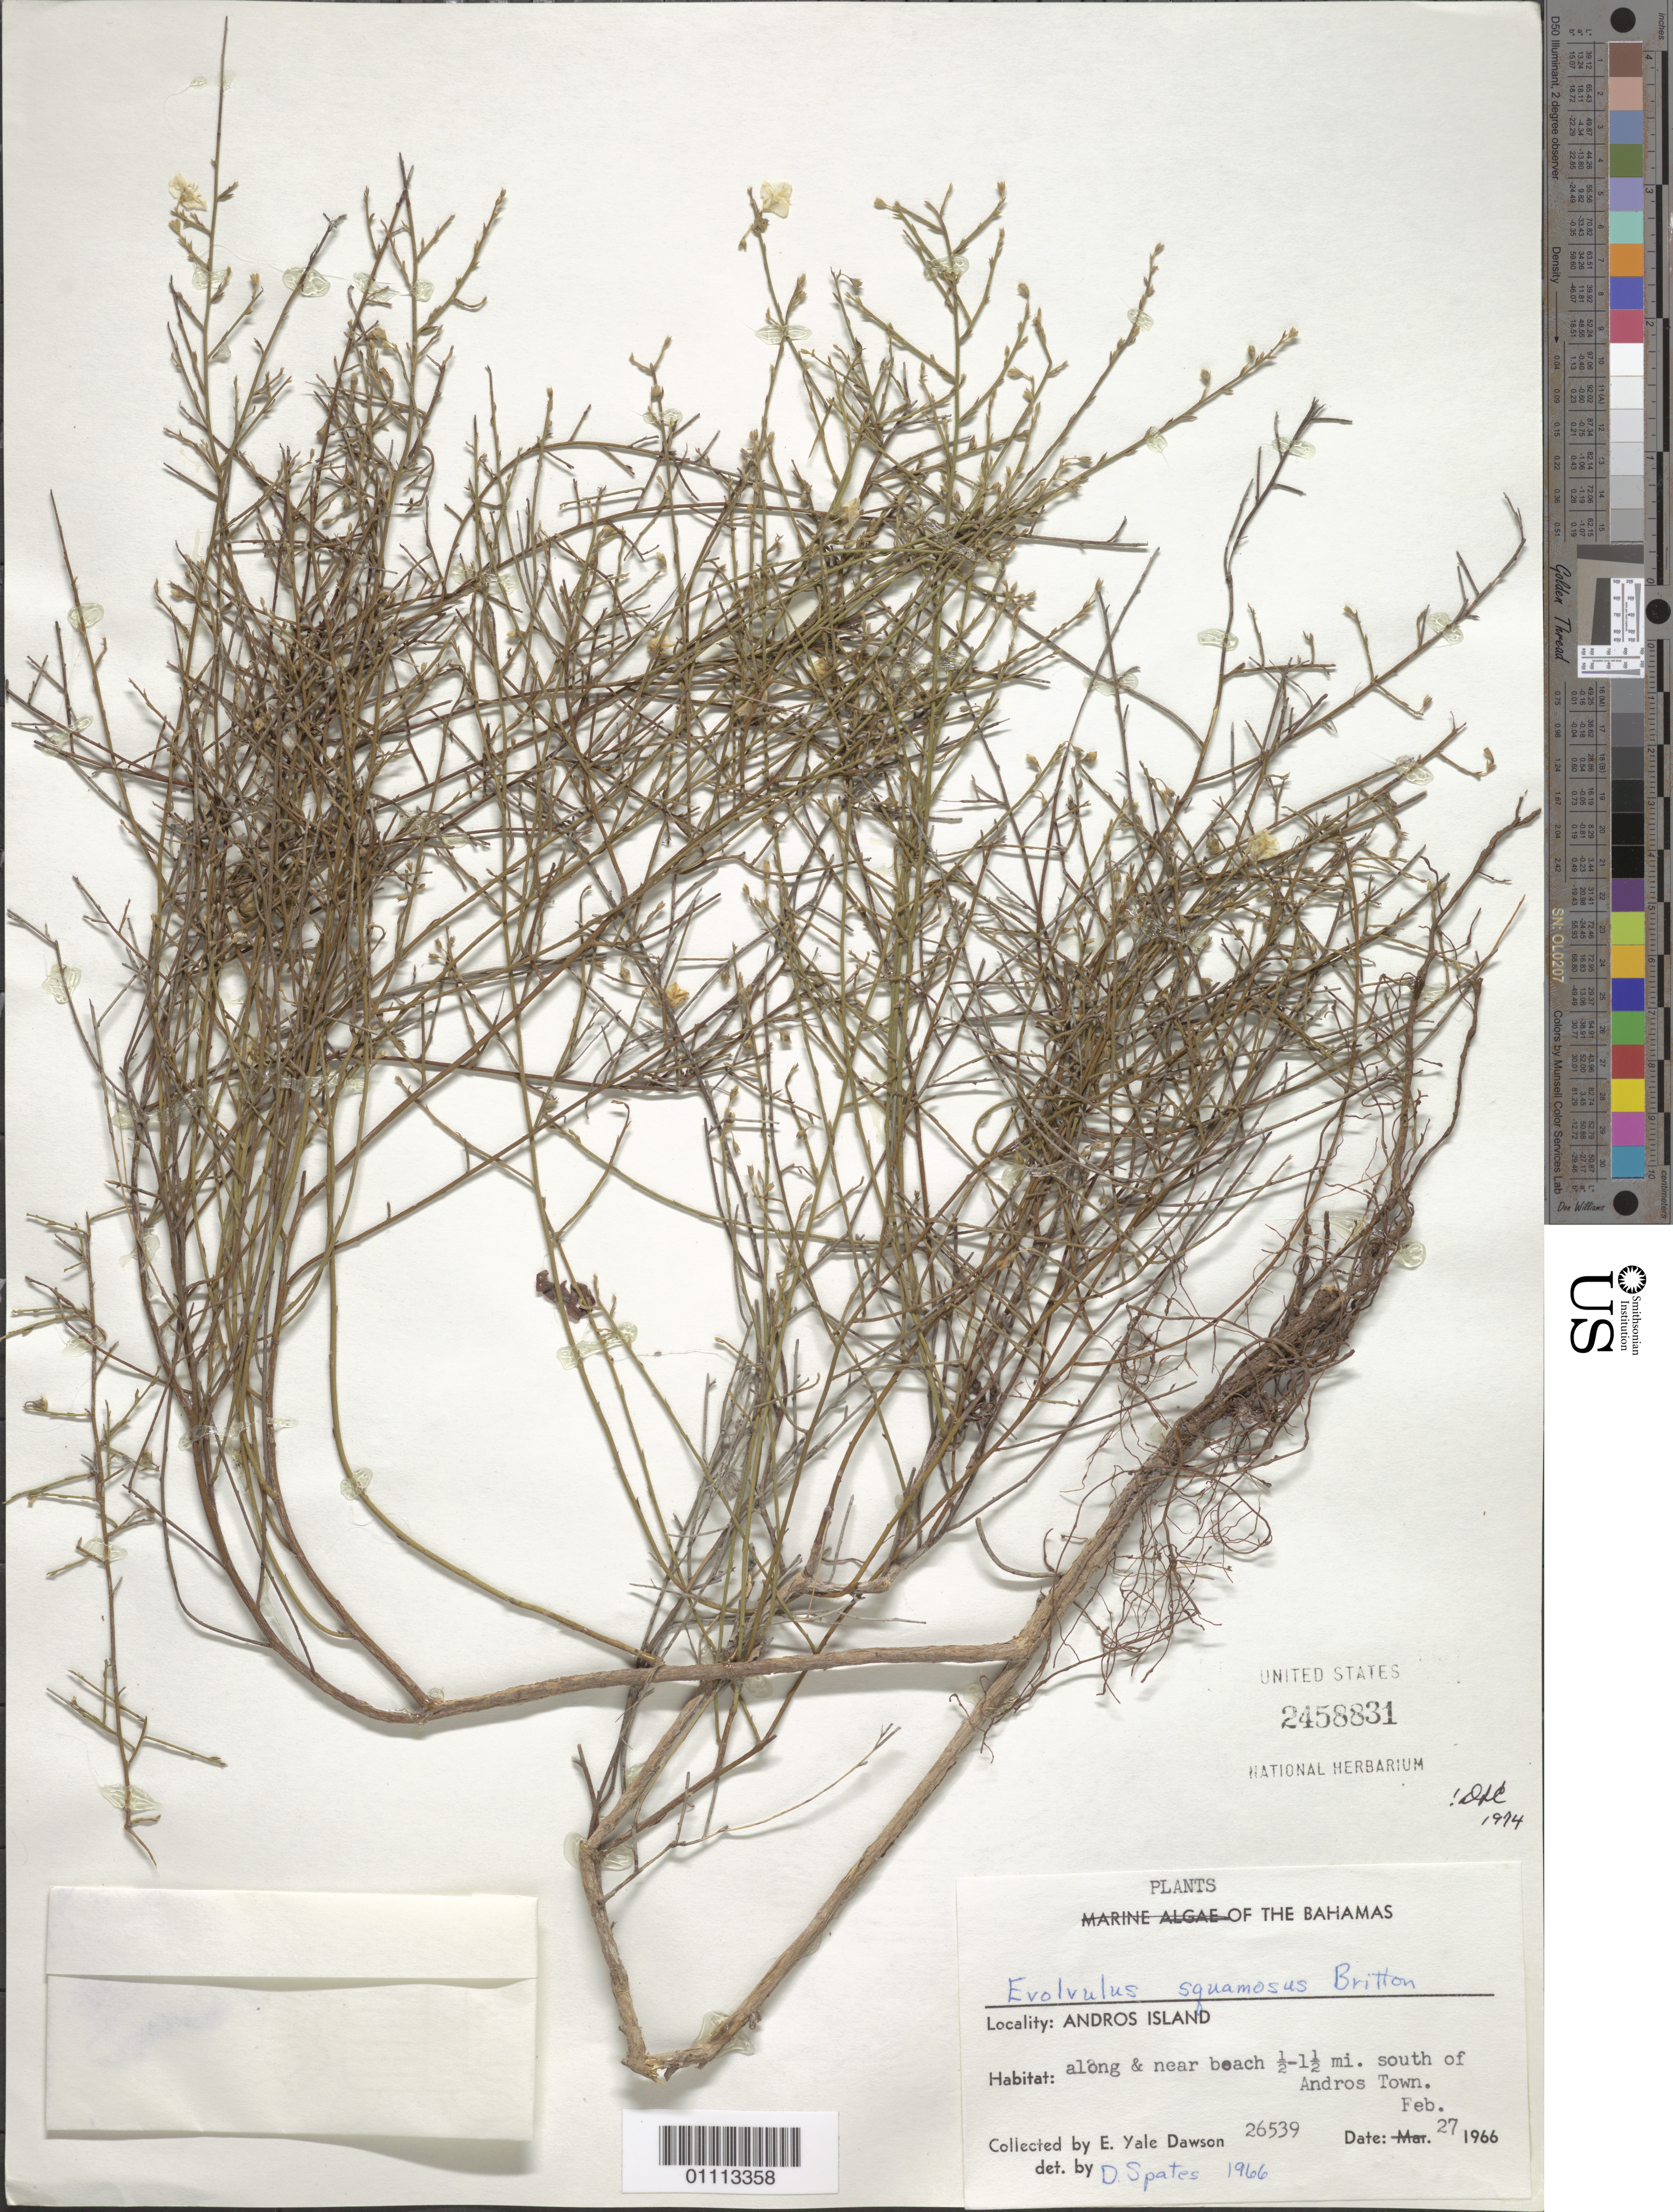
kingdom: Plantae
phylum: Tracheophyta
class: Magnoliopsida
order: Solanales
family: Convolvulaceae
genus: Evolvulus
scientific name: Evolvulus squamosus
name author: Britton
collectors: E. Y. Dawson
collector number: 26539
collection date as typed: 27 Feb 1966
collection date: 1966-02-27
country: Bahamas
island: Andros I.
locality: Along & near beach 1/2-3/2 mi. S of Andros Town.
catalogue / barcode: US 2458831